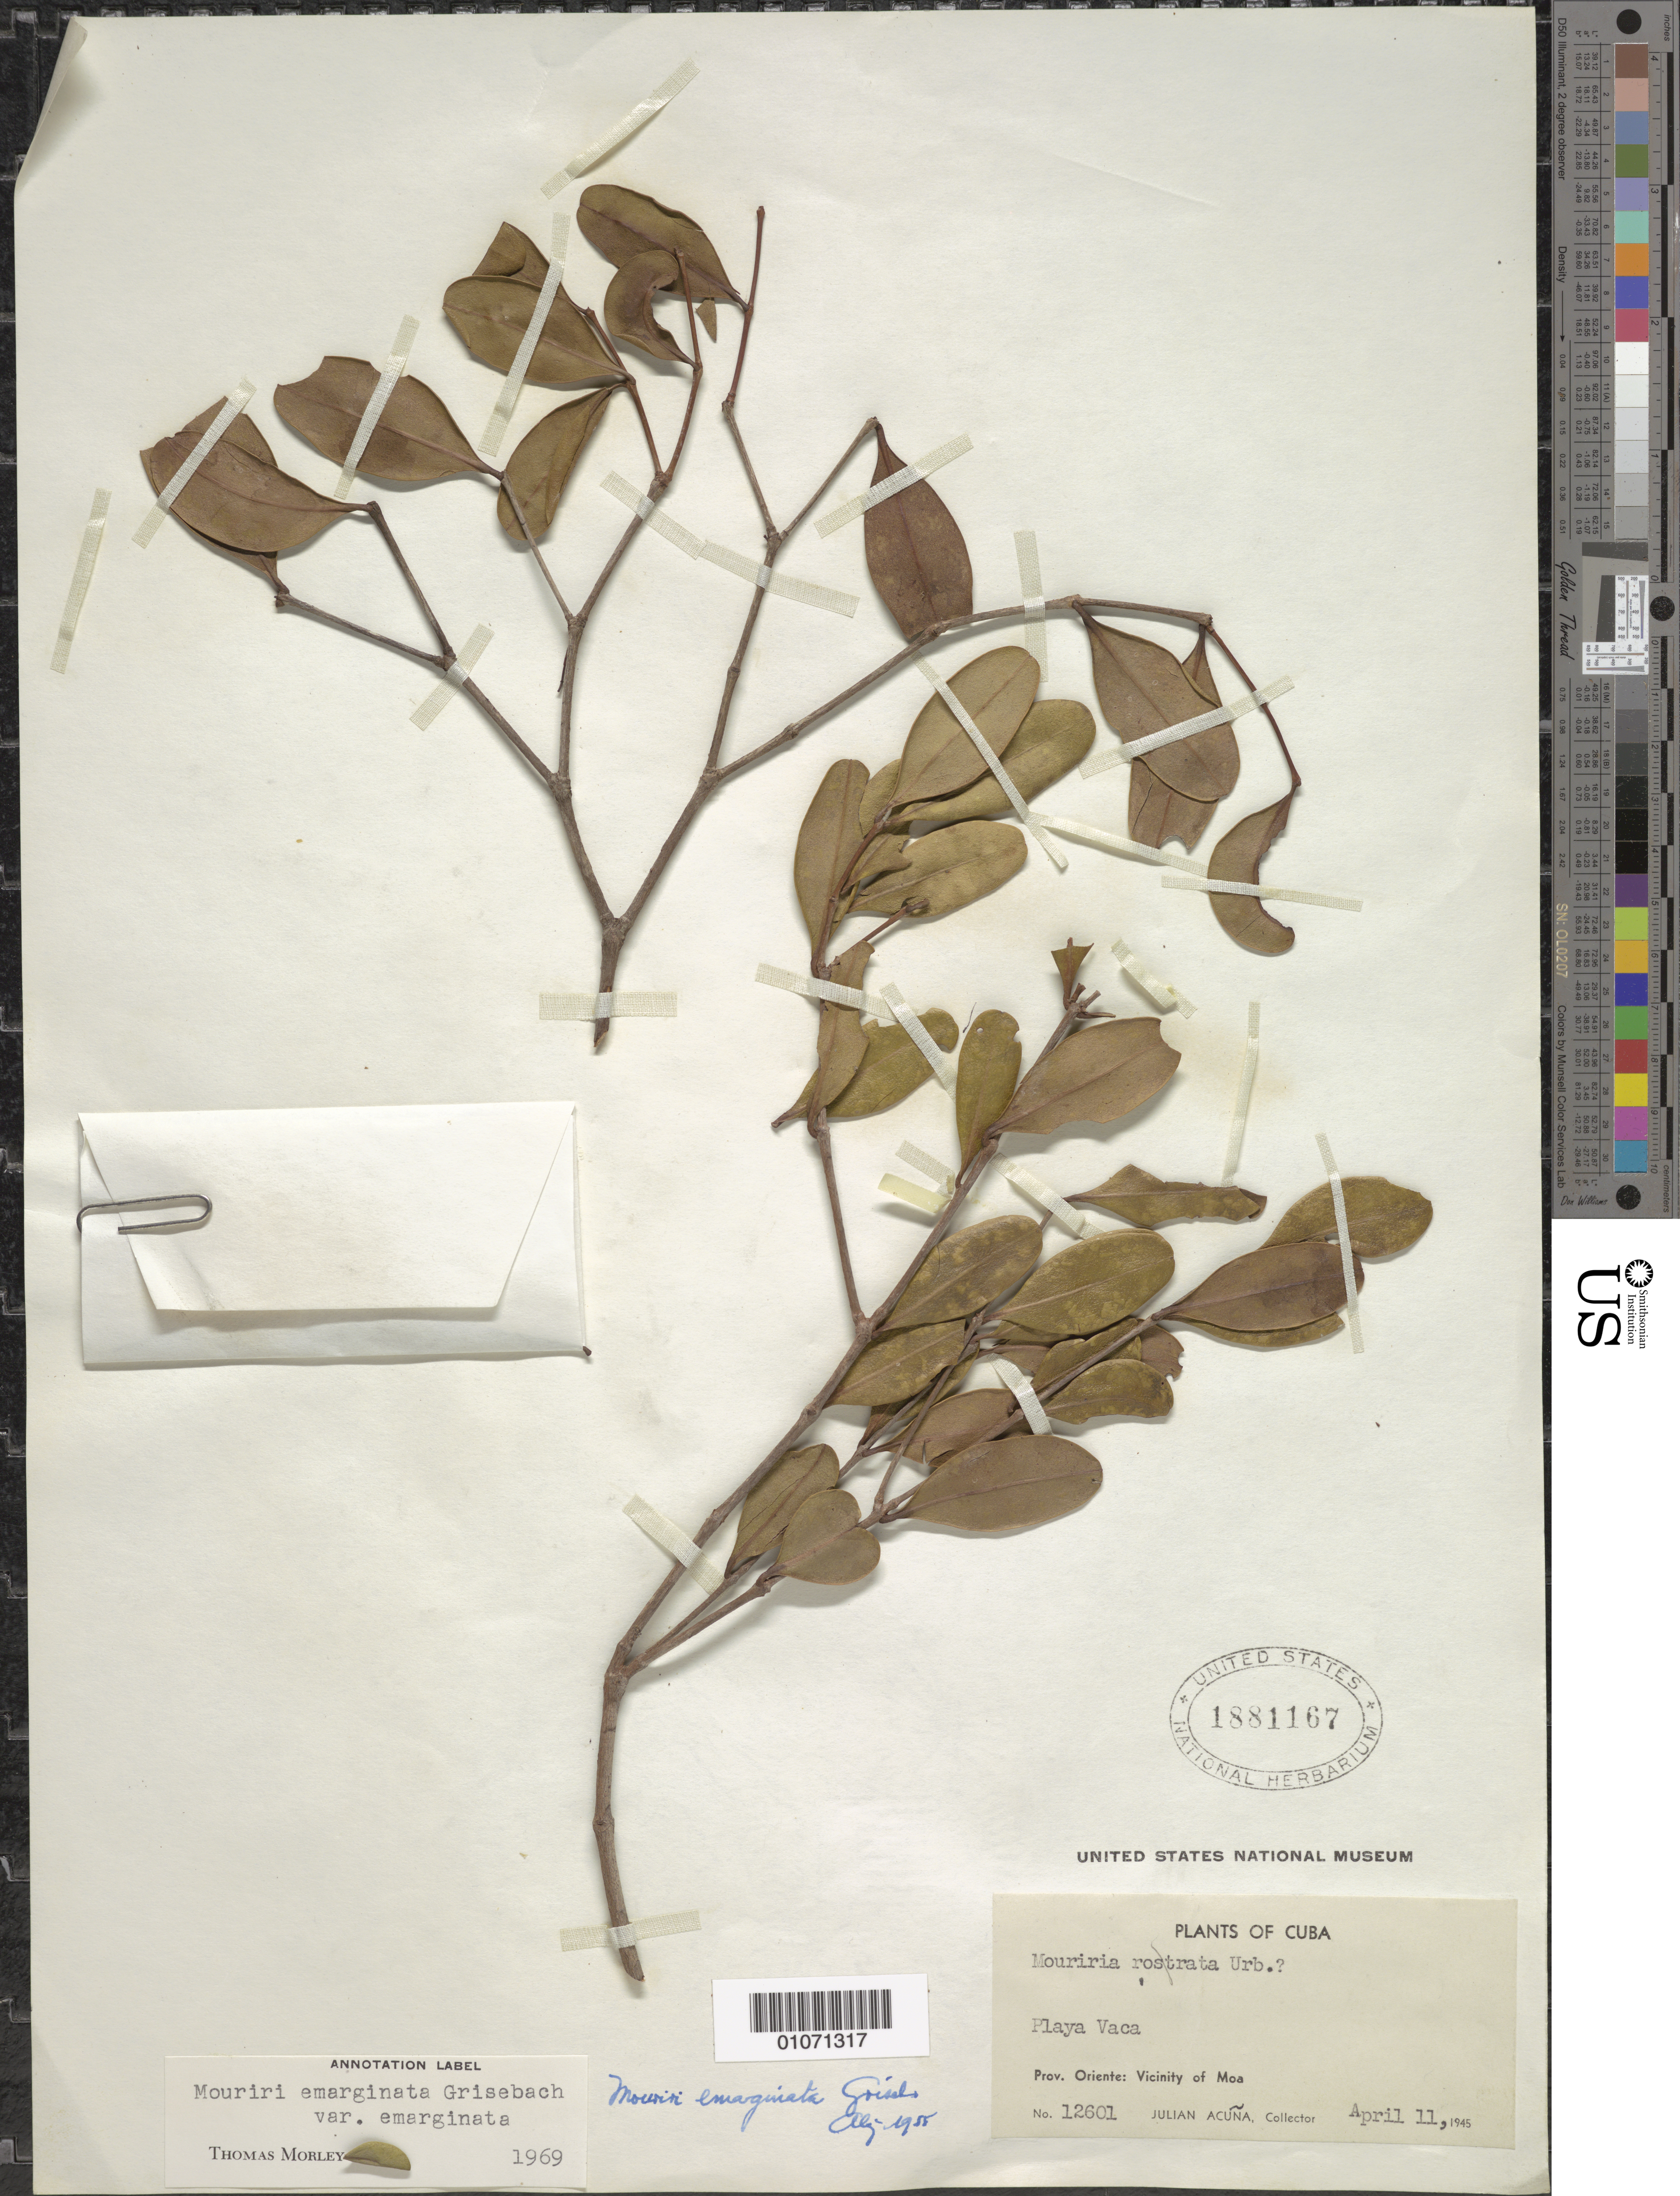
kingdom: Plantae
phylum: Tracheophyta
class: Magnoliopsida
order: Myrtales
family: Melastomataceae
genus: Mouriri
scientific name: Mouriri emarginata var. emarginata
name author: Griseb.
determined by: Morley, T.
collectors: J. Acuña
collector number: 12601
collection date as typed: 11 Apr 1945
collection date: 1945-04-11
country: Cuba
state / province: Holguín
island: Cuba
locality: Moa vicinity; Playa Vaca [Oriente]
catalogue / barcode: US 1881167